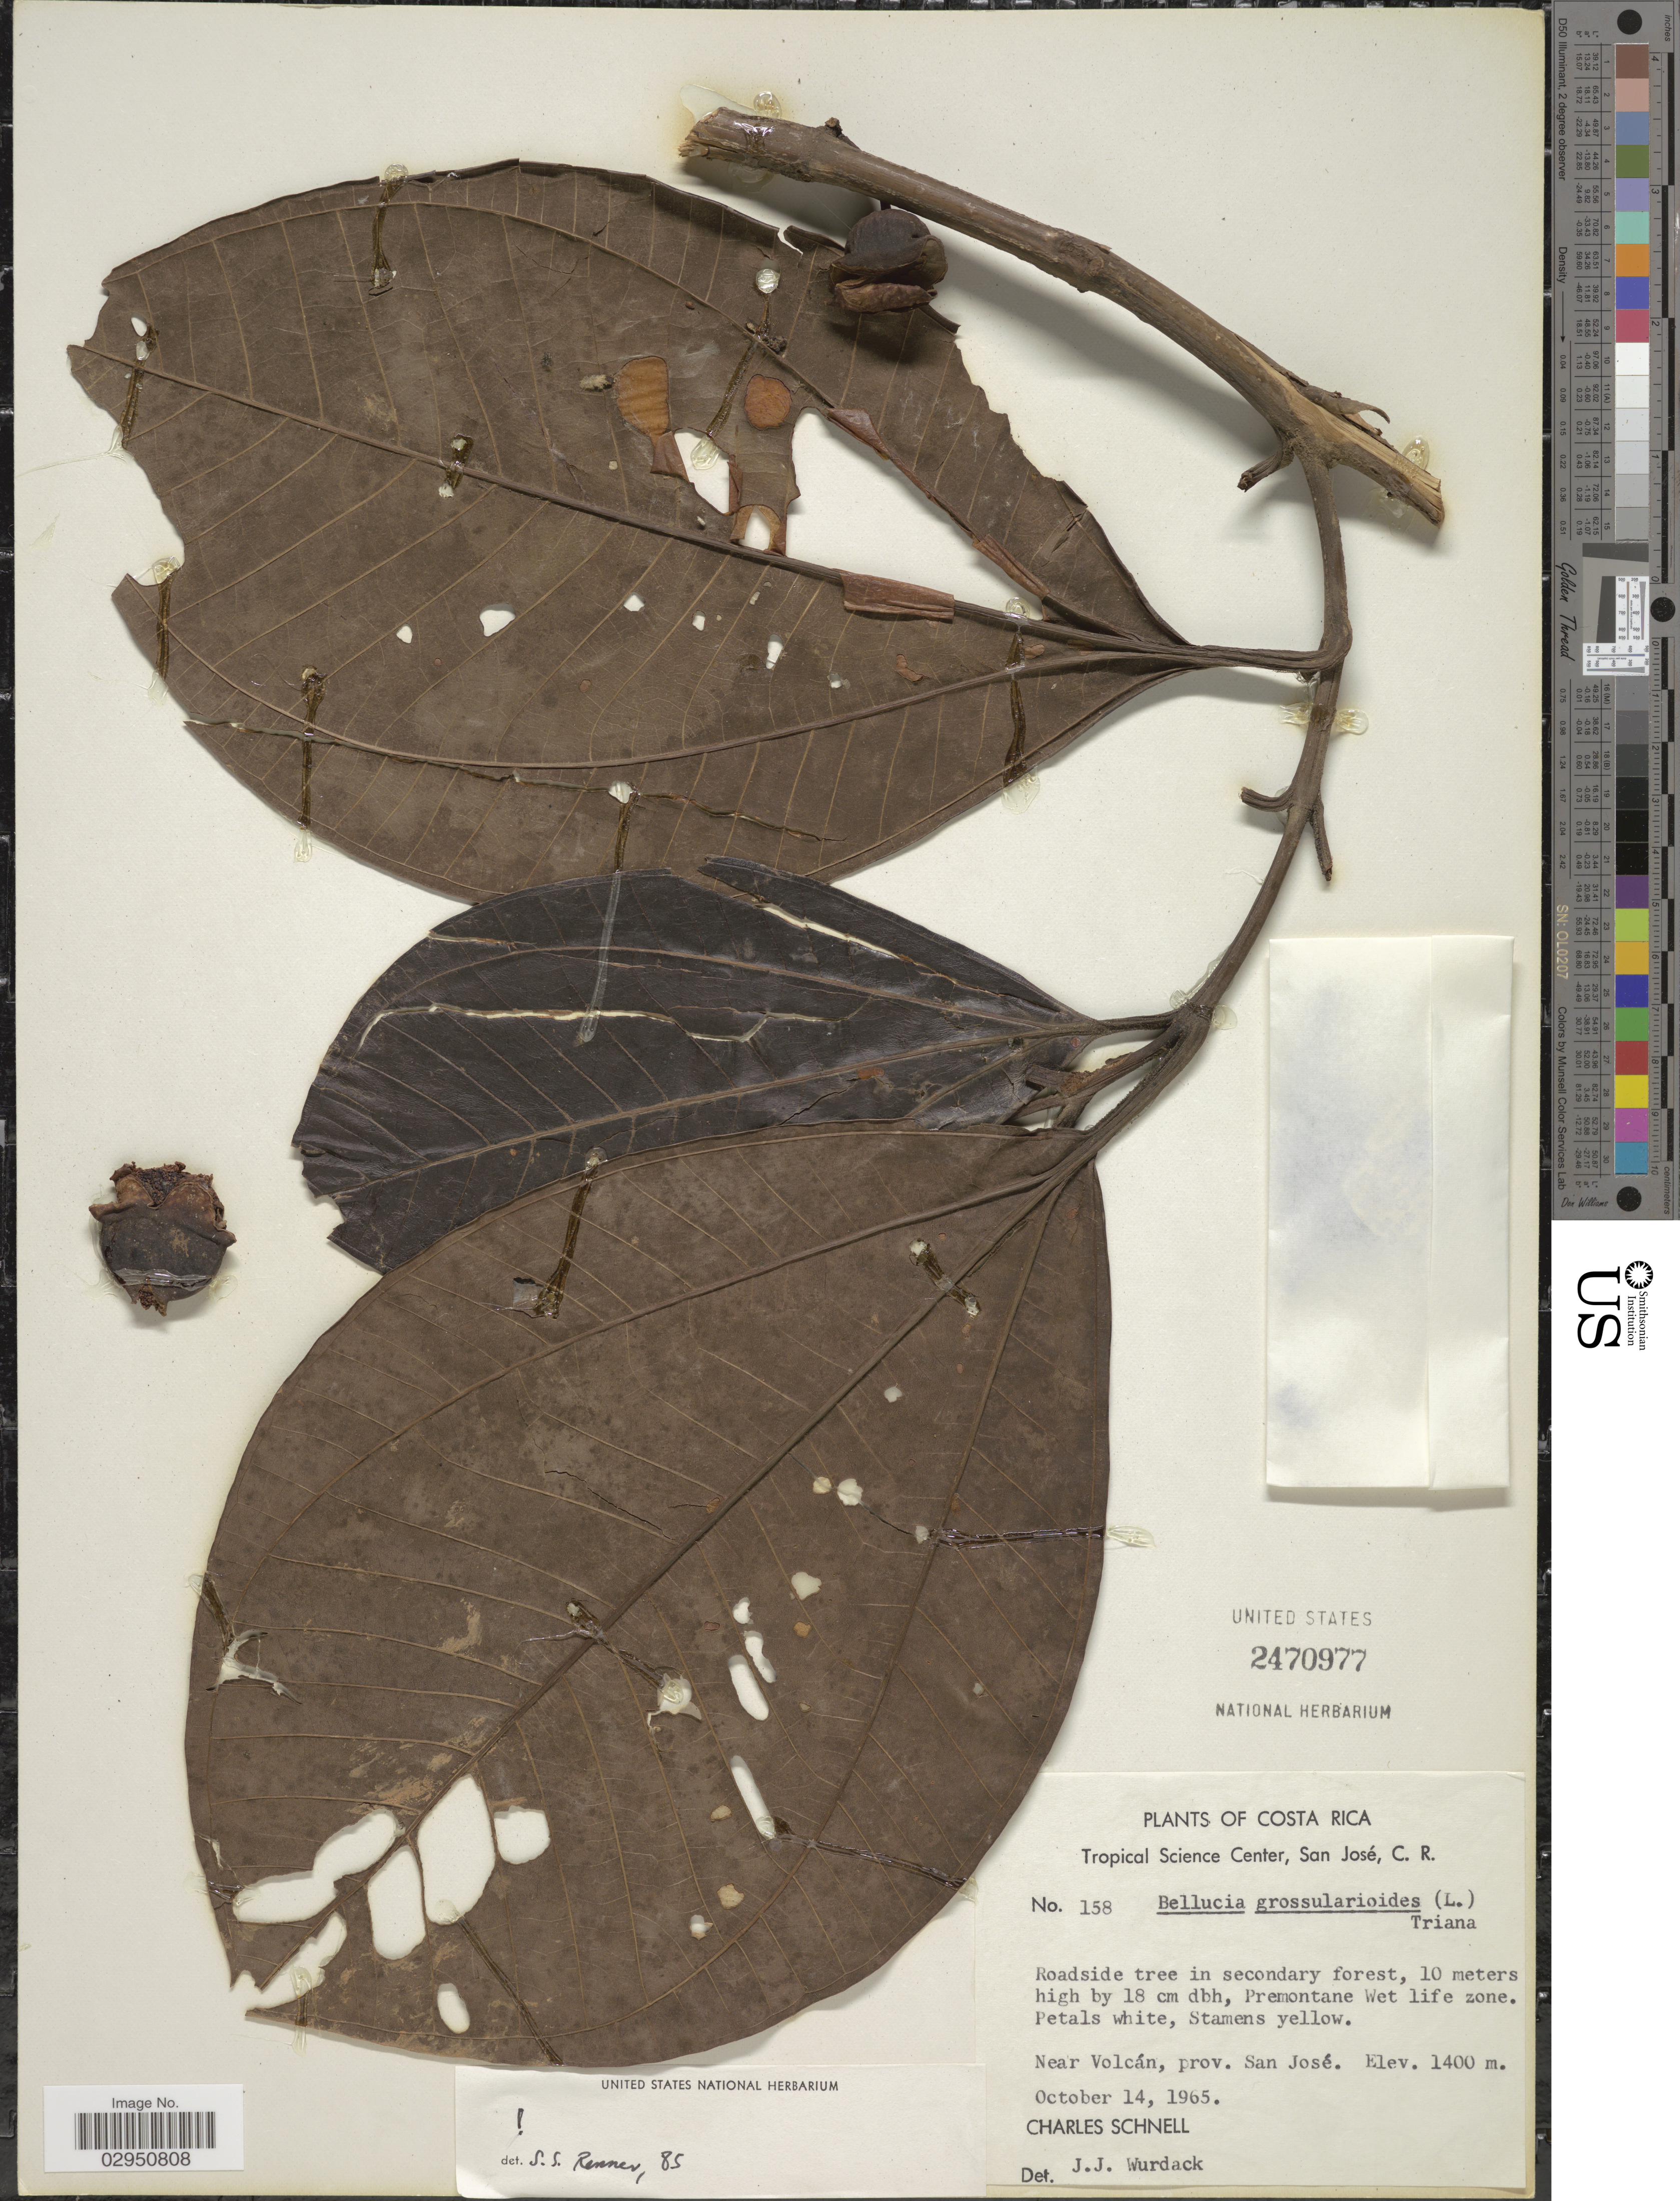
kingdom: Plantae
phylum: Tracheophyta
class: Magnoliopsida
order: Myrtales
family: Melastomataceae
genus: Bellucia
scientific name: Bellucia grossularioides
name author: (L.) Triana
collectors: C. Schnell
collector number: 158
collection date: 1965-10-14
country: Costa Rica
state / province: San José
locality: Premontane Wet life zone. Near Volcán.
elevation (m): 1400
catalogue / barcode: US 2470977